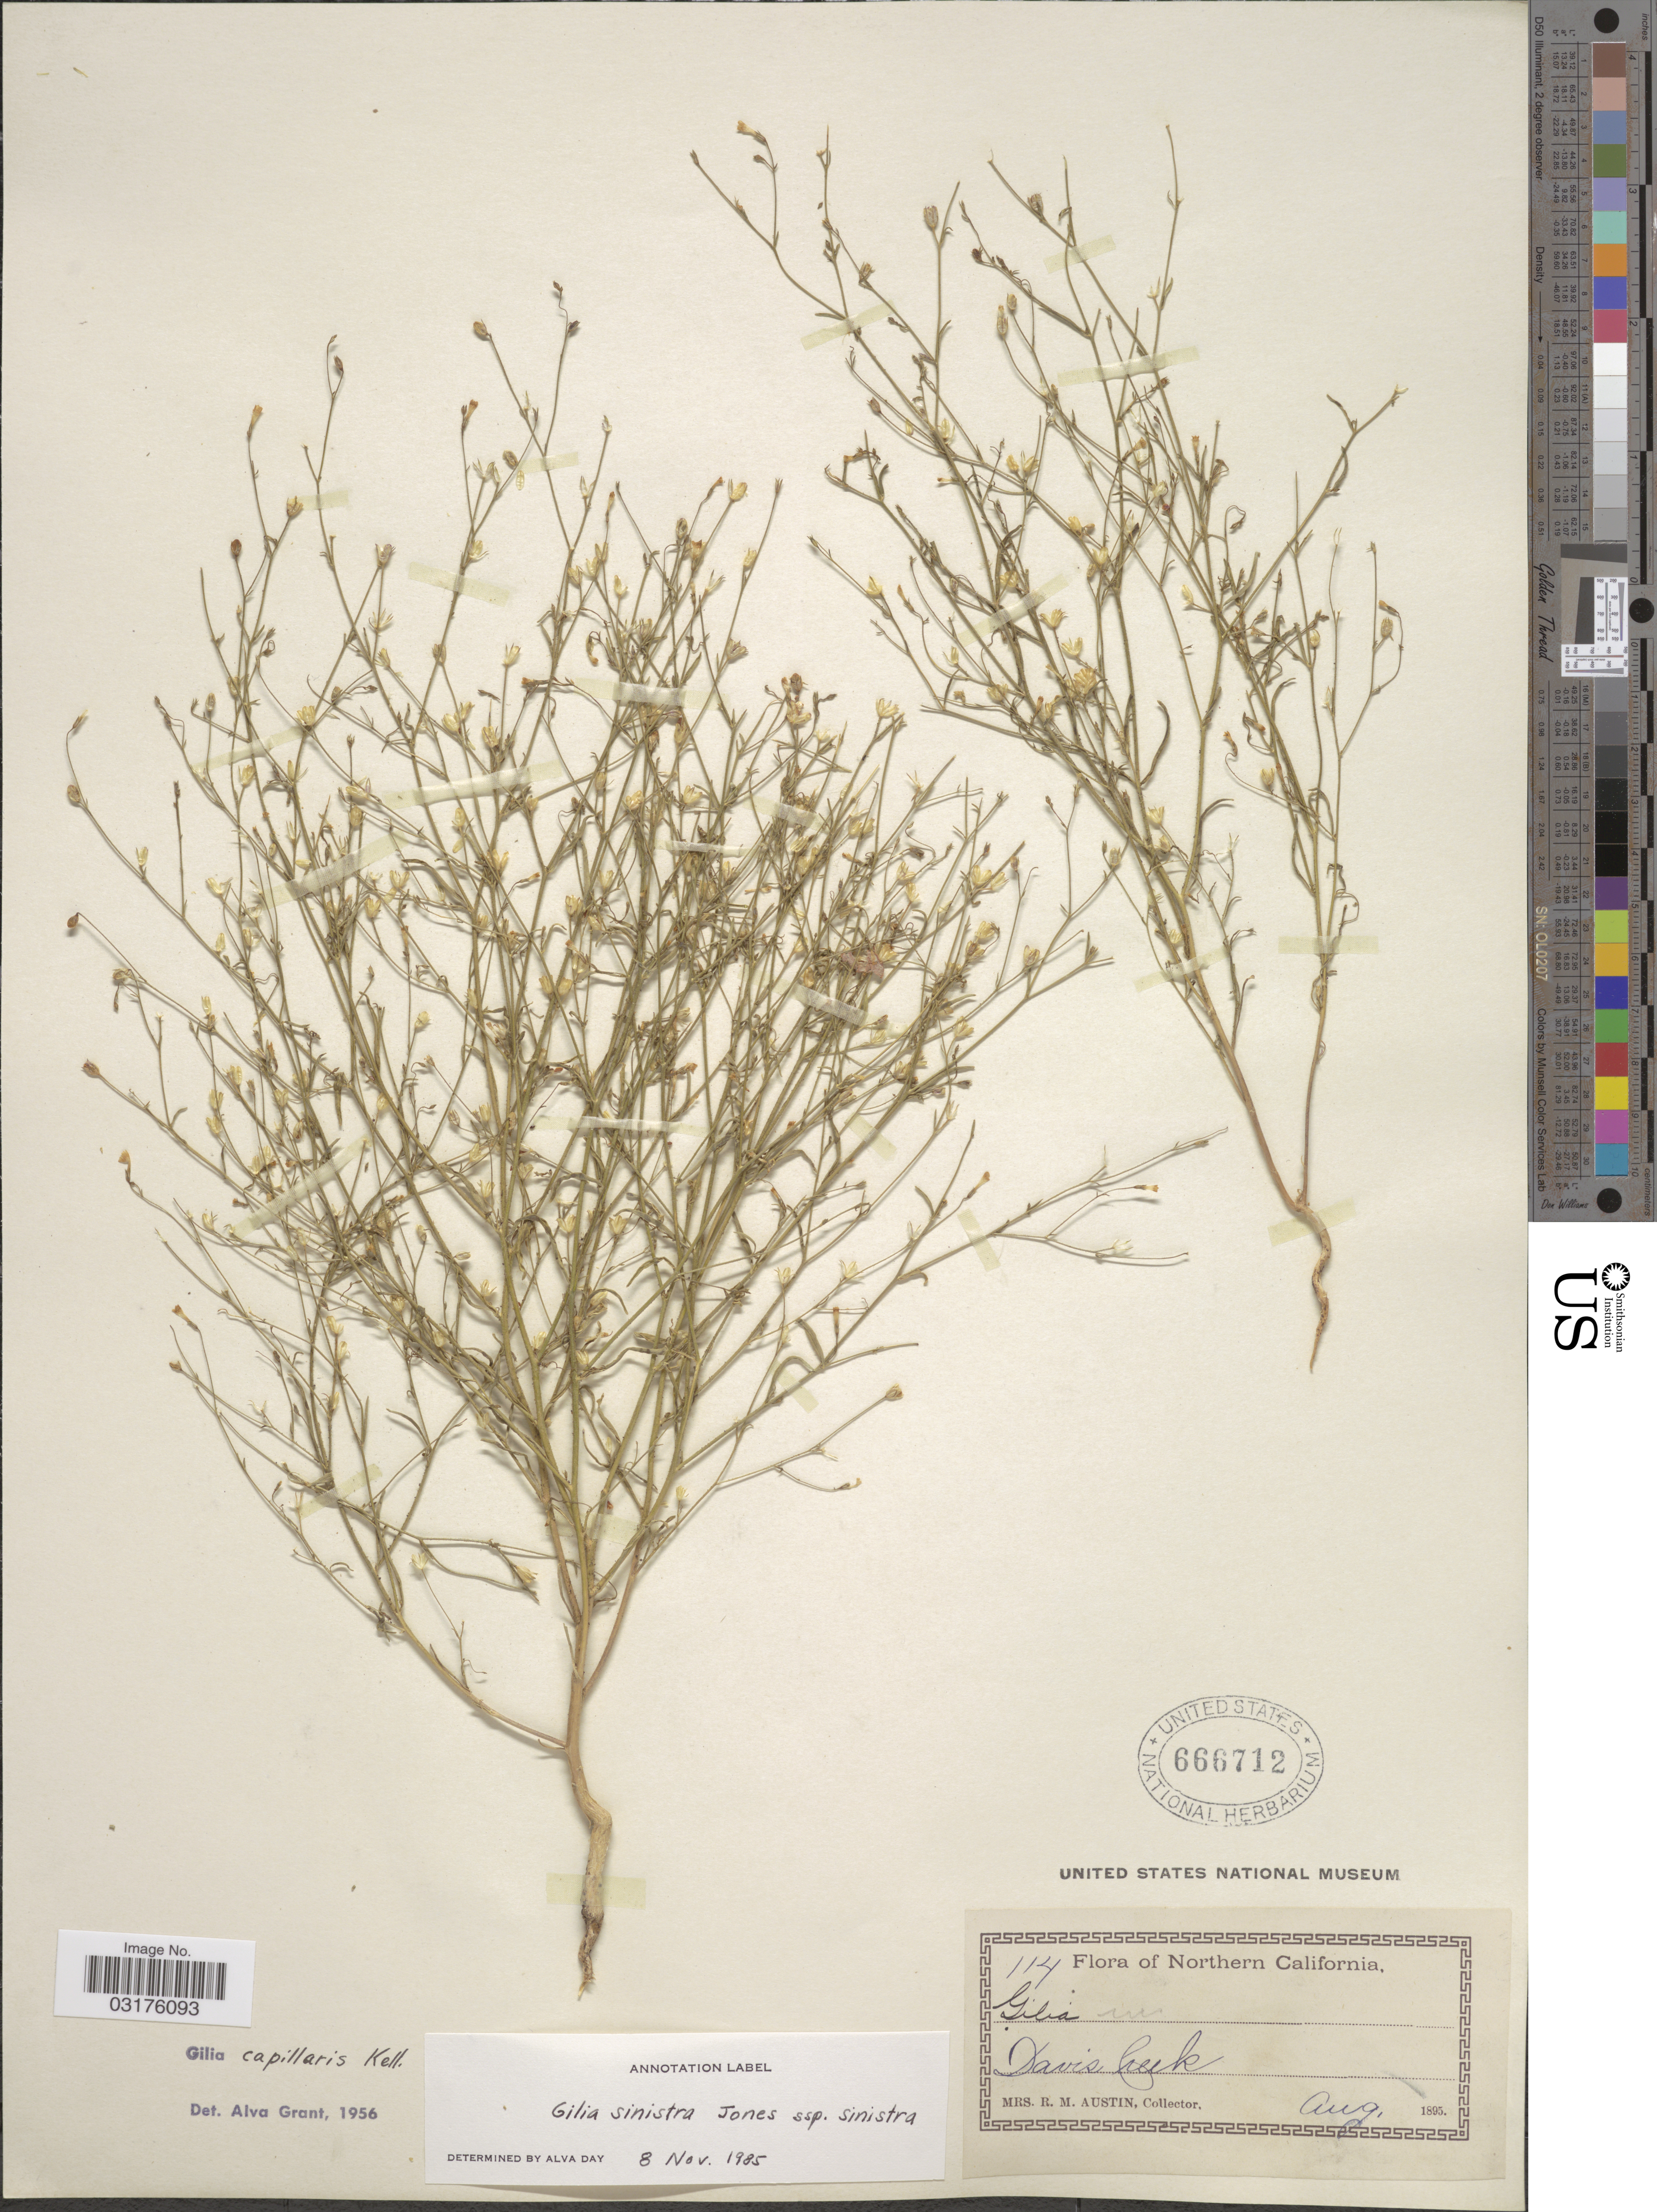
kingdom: Plantae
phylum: Tracheophyta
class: Magnoliopsida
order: Ericales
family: Polemoniaceae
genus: Navarretia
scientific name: Navarretia sinistra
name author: (M.E. Jones) L.A. Johnson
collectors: R. Austin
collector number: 114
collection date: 1895-08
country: United States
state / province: California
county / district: Modoc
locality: Northern California, Davis Creek.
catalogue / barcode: US 666712